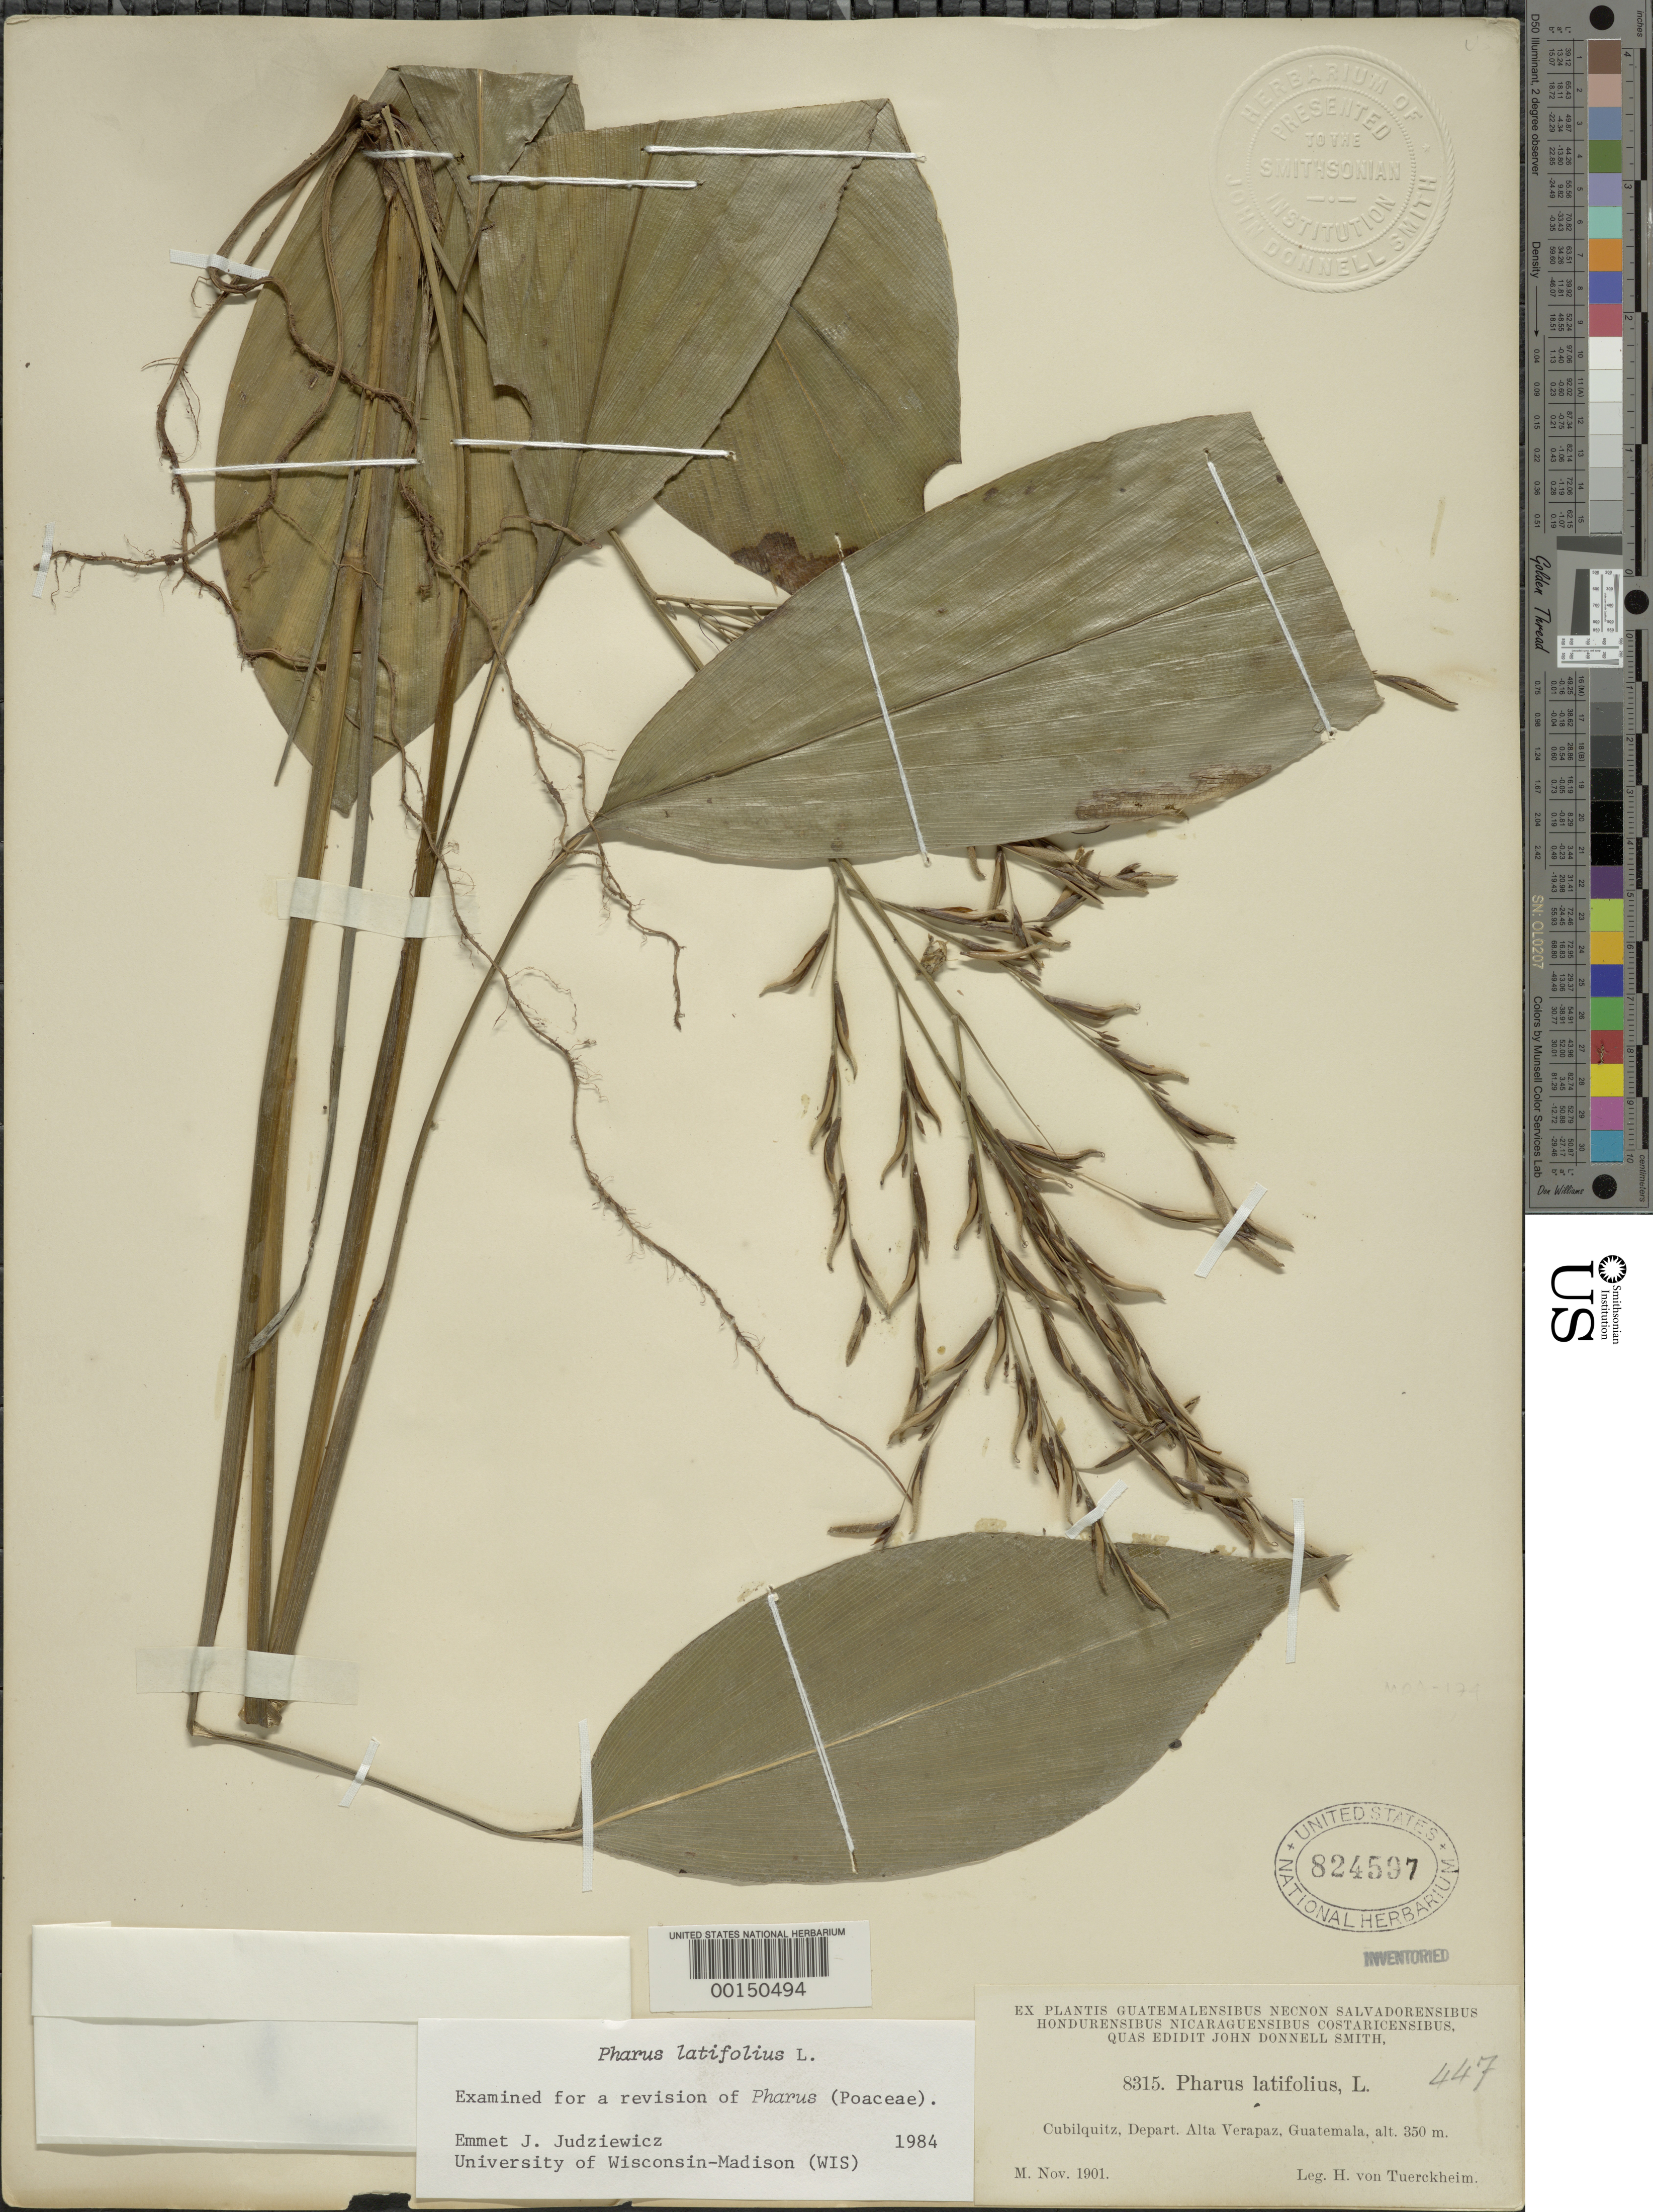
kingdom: Plantae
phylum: Tracheophyta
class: Liliopsida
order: Poales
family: Poaceae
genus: Pharus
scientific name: Pharus latifolius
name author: L.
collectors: H. von Türckheim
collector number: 8315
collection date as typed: Nov 1901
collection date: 1901-11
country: Guatemala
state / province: Alta Verapaz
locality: Cubilquitz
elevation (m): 350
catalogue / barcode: US 824597